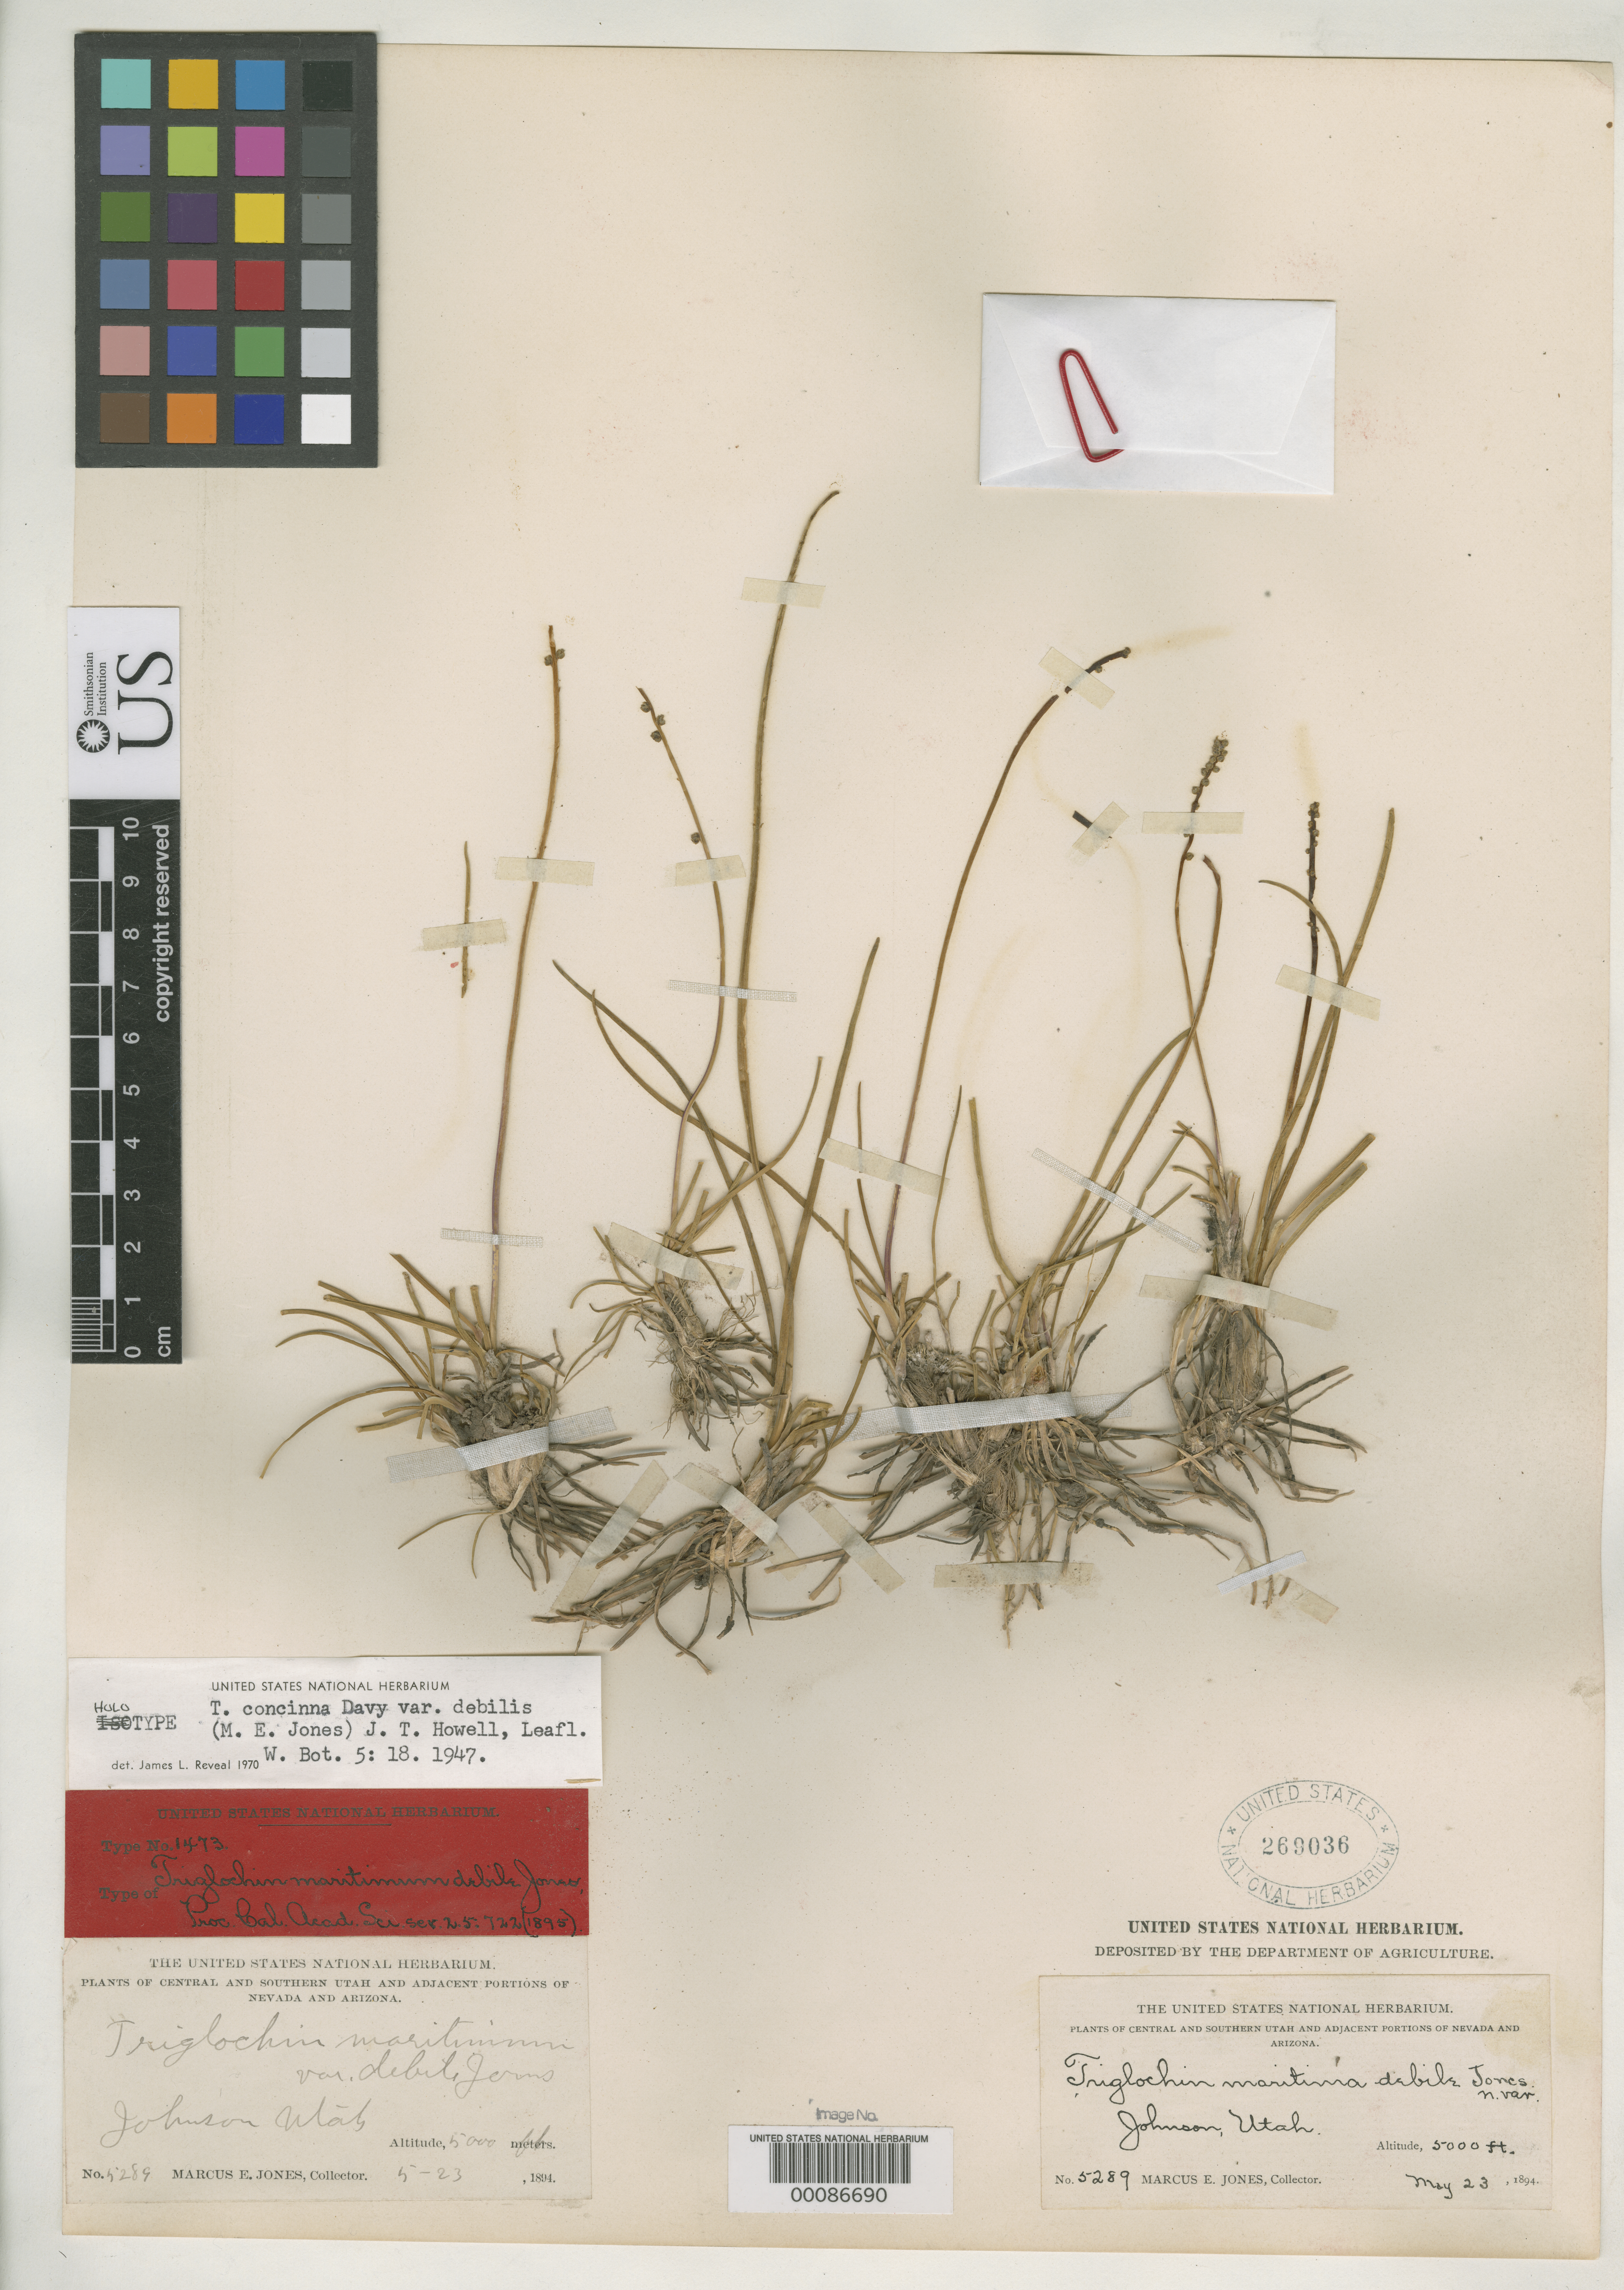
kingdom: Plantae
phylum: Tracheophyta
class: Liliopsida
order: Alismatales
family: Juncaginaceae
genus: Triglochin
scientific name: Triglochin maritima var. debile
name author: M.E. Jones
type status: Type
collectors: M. E. Jones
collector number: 5289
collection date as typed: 23 May 1894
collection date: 1894-05-23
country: United States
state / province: Utah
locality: Johnson; alt. 5000 ft.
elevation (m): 1524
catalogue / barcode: US 269036